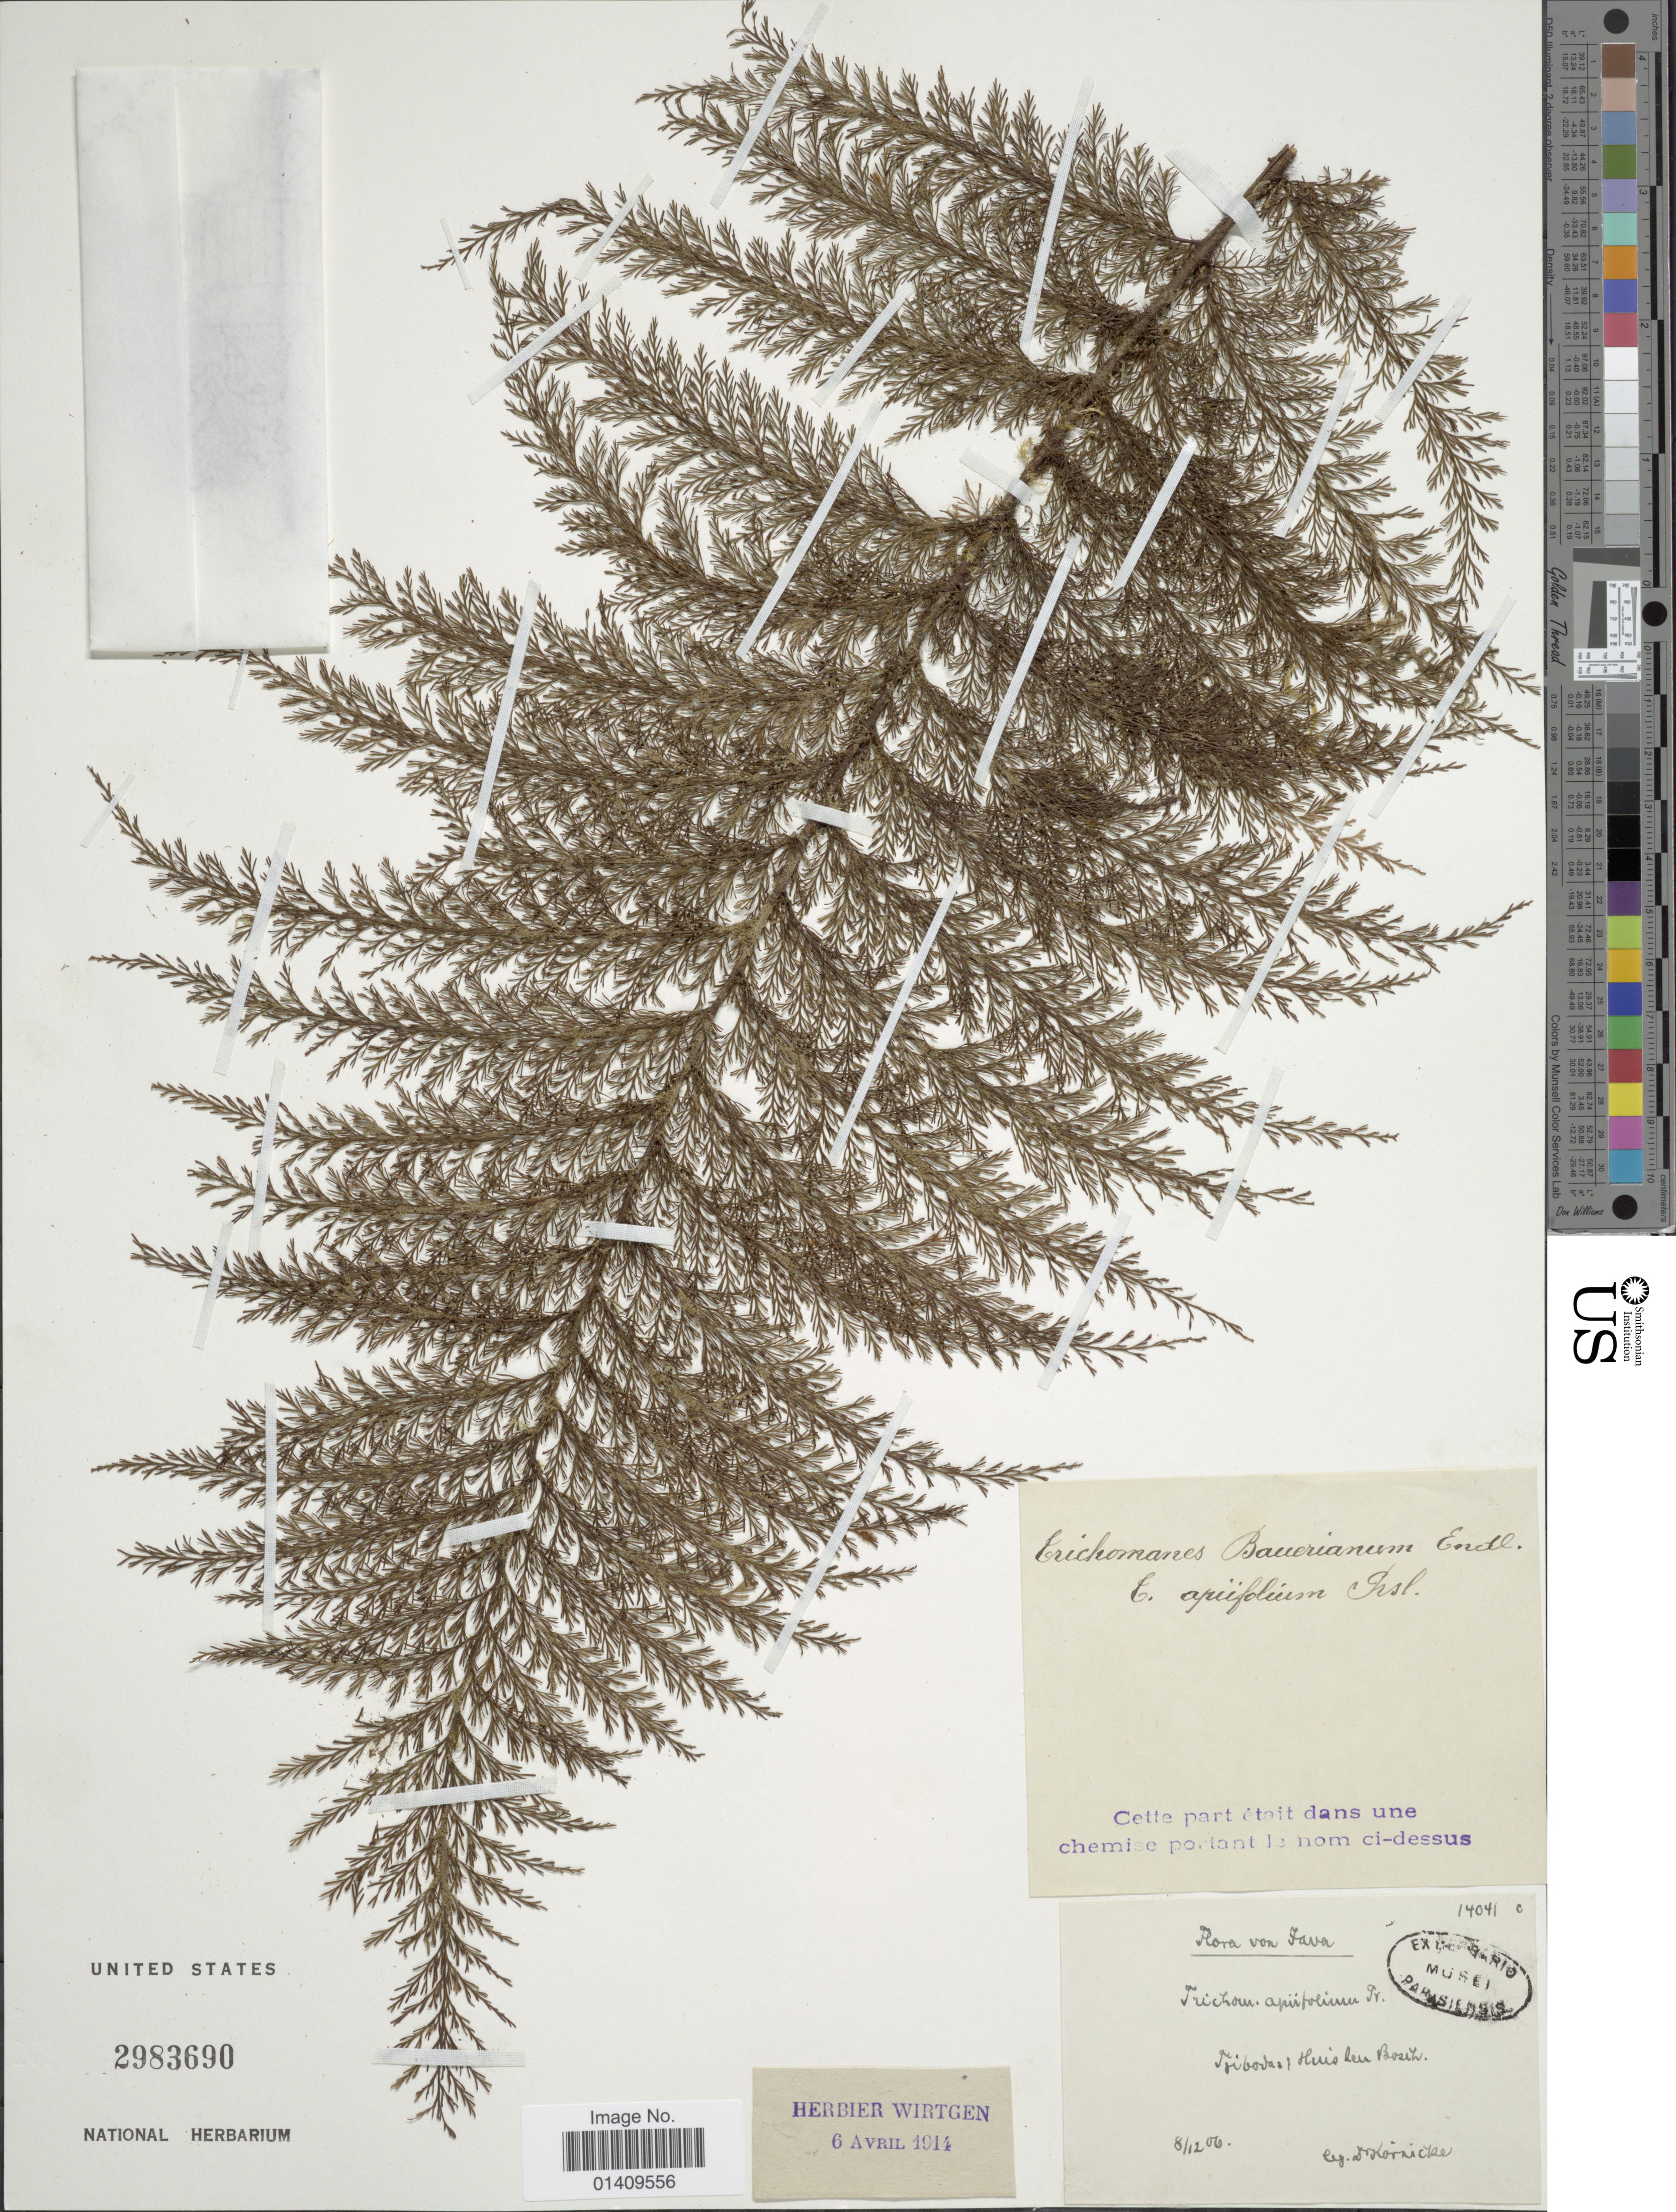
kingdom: Plantae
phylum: Tracheophyta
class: Polypodiopsida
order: Hymenophyllales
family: Hymenophyllaceae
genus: Callistopteris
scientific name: Callistopteris apiifolia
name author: (C. Presl) Copel.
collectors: F. A. Körnicke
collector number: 14041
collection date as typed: Transcribed d/m/y: 8/12/6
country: Indonesia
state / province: Java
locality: Tjibodas huis bei Bozel [interpreted]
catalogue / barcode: US 2983690